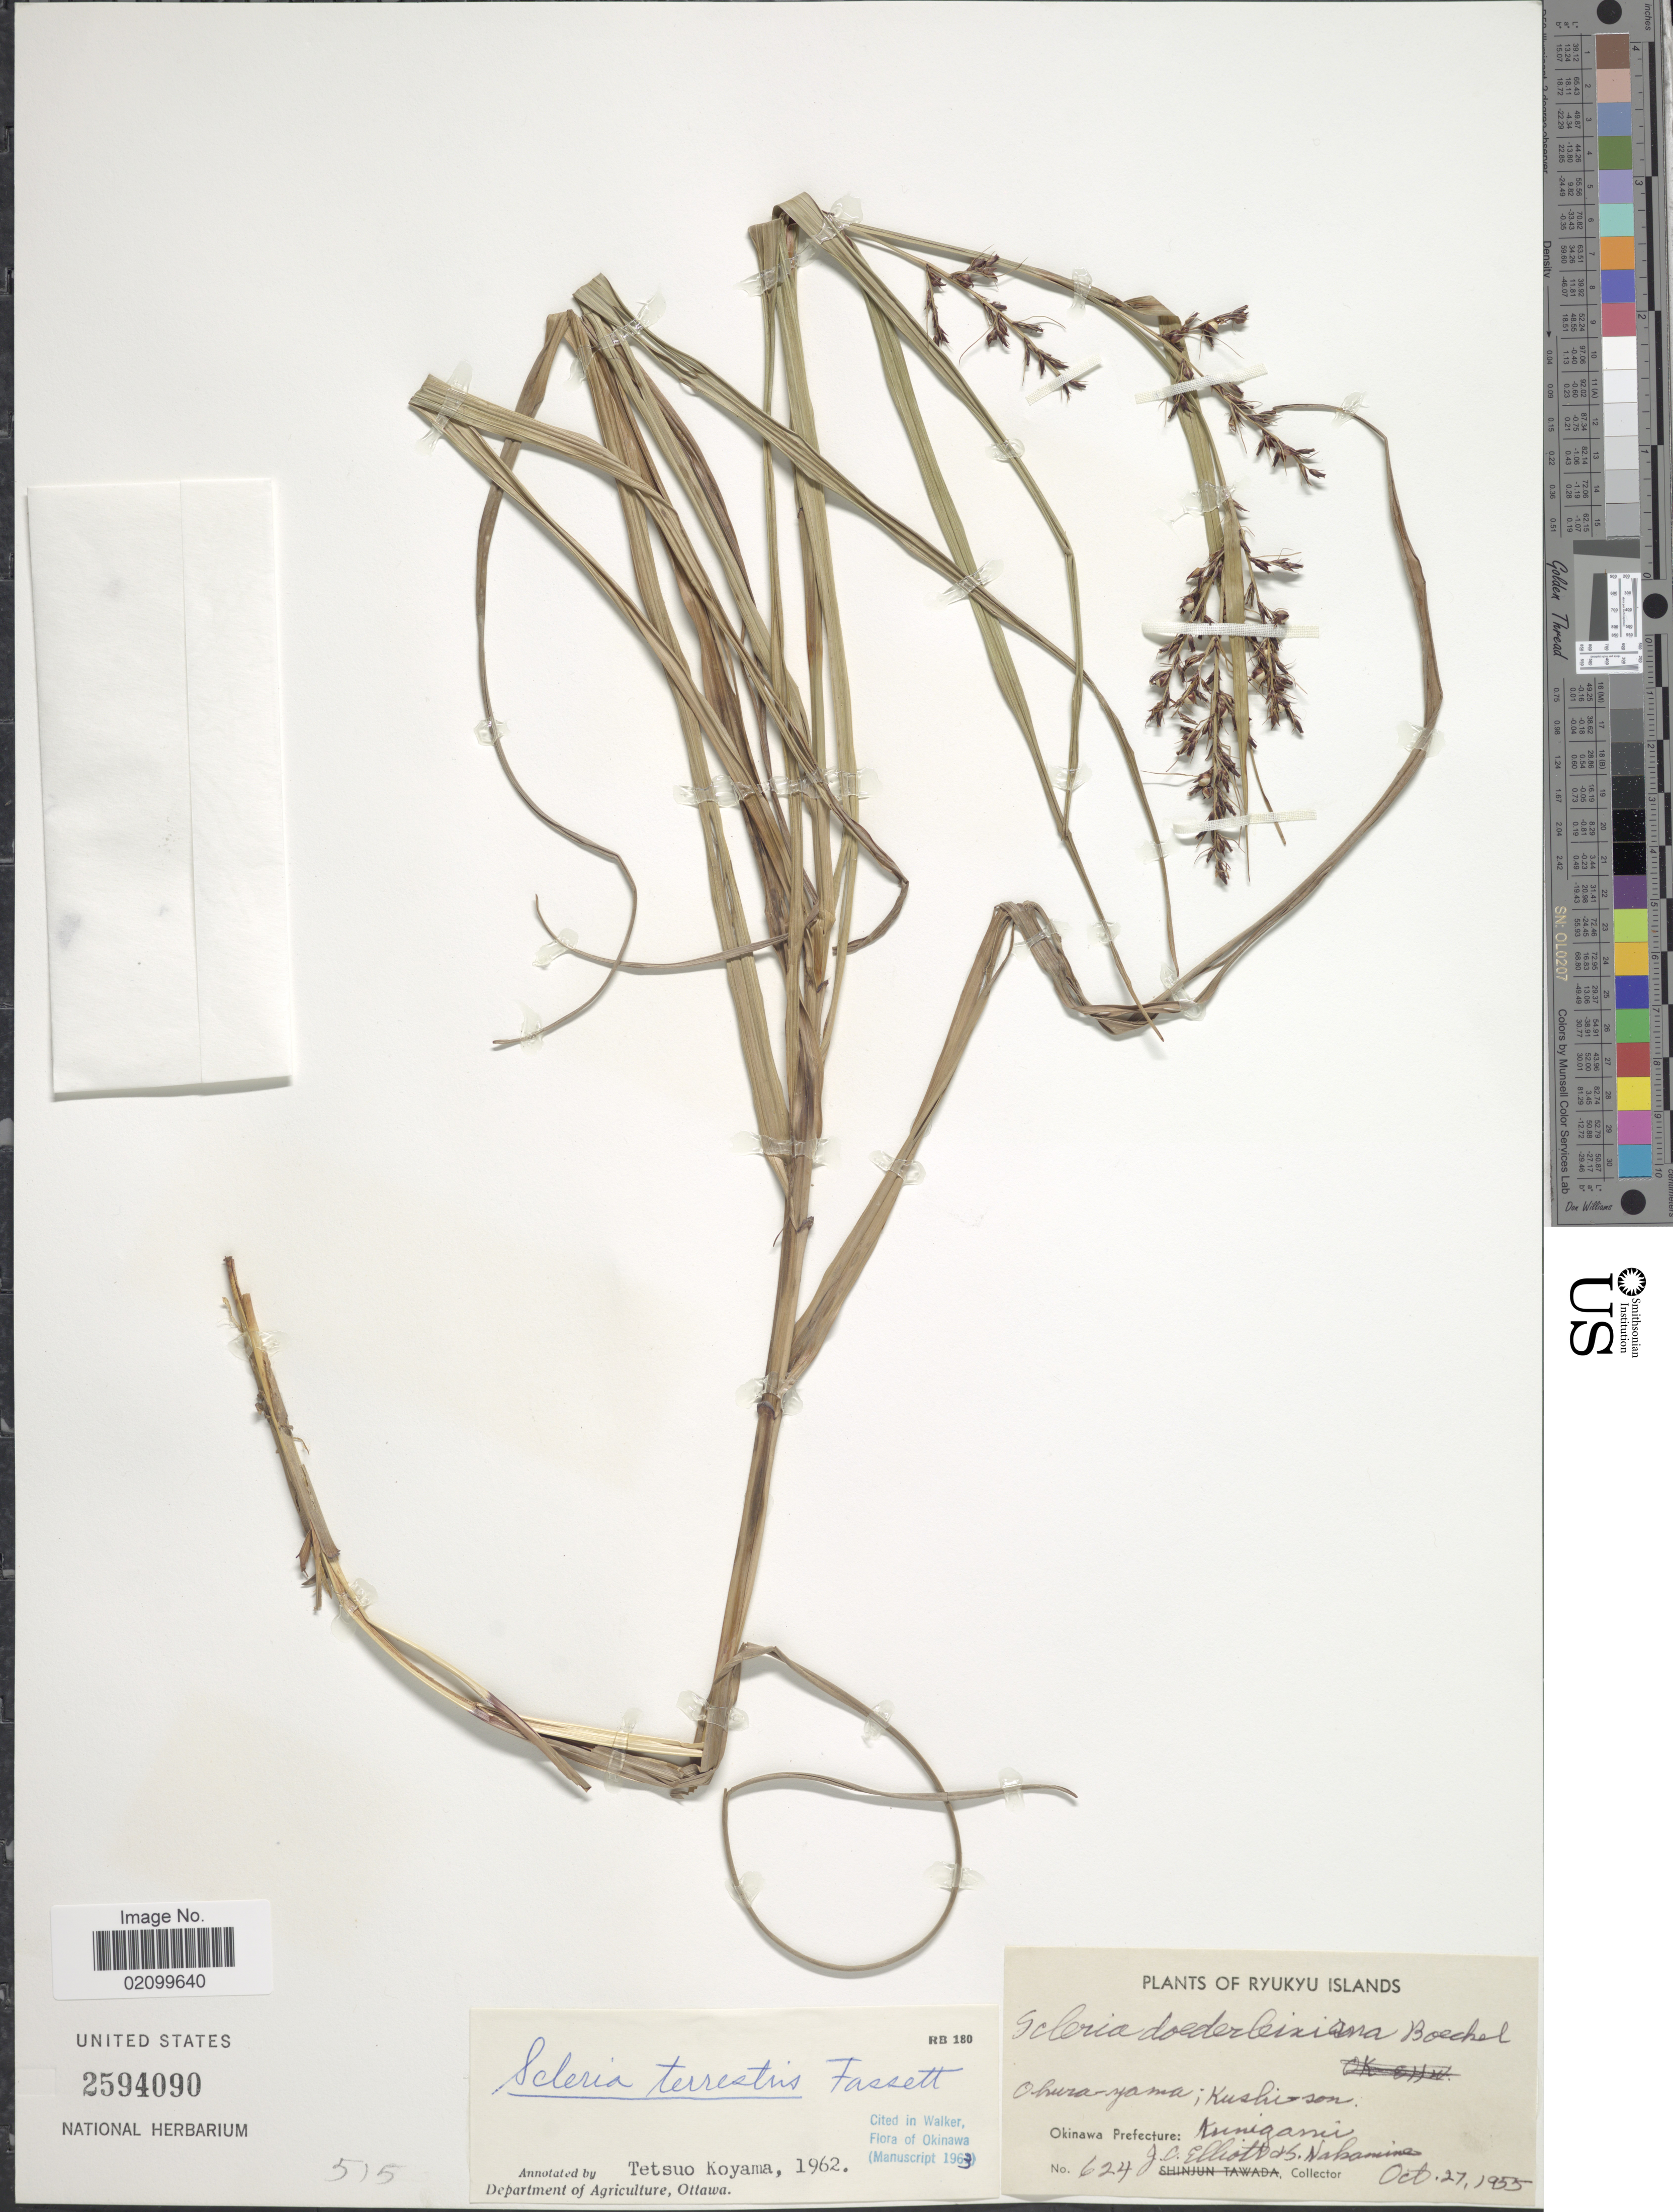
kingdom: Plantae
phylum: Tracheophyta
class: Liliopsida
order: Poales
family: Cyperaceae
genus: Scleria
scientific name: Scleria terrestris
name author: (L.) Fassett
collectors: J. C. Elliott & S. Nakamina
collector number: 624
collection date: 1955-10-27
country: Japan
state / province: Okinawa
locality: Ryukyu Islands. Ohara-yama; Kushi- son. Okinawa Prefecture: Kunigami.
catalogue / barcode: US 2594090